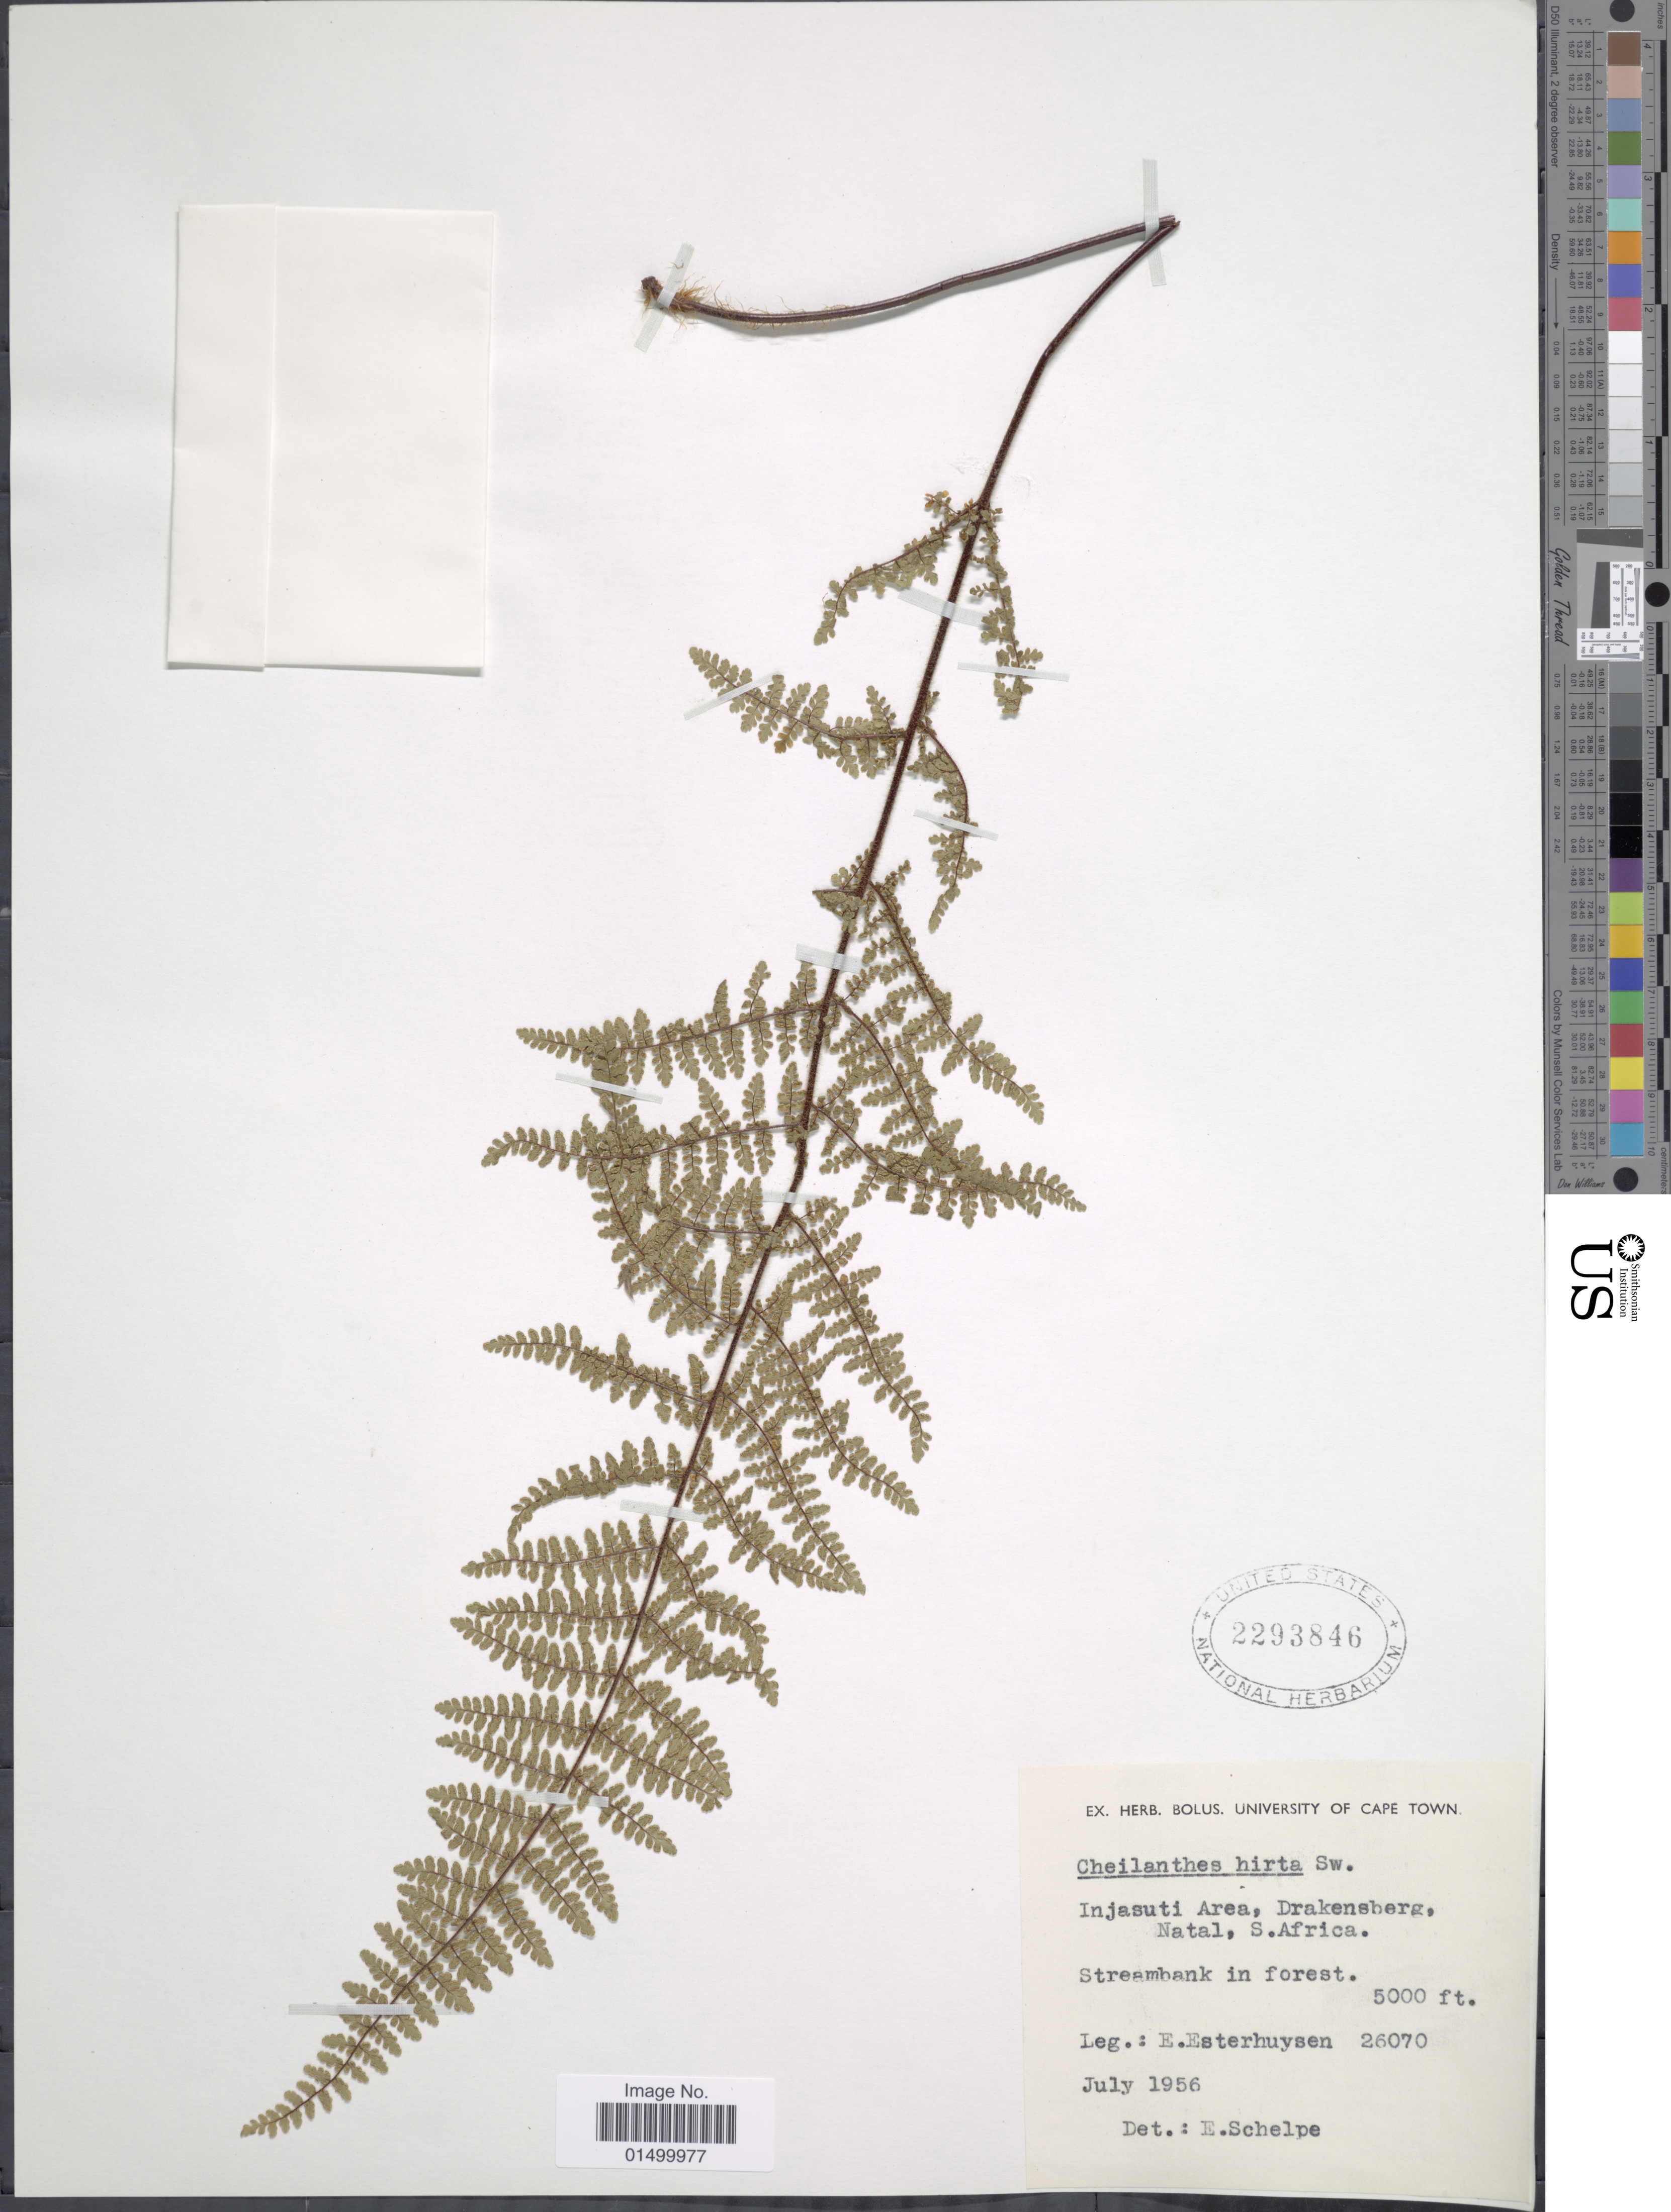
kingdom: Plantae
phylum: Tracheophyta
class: Polypodiopsida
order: Polypodiales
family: Pteridaceae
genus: Cheilanthes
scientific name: Cheilanthes hirta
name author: Sw.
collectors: E. E. Esterhuysen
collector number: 26070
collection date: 1956-07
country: South Africa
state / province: KwaZulu-Natal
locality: Natal, Injasuti Area, Drakenberg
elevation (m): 1524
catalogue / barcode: US 2293846